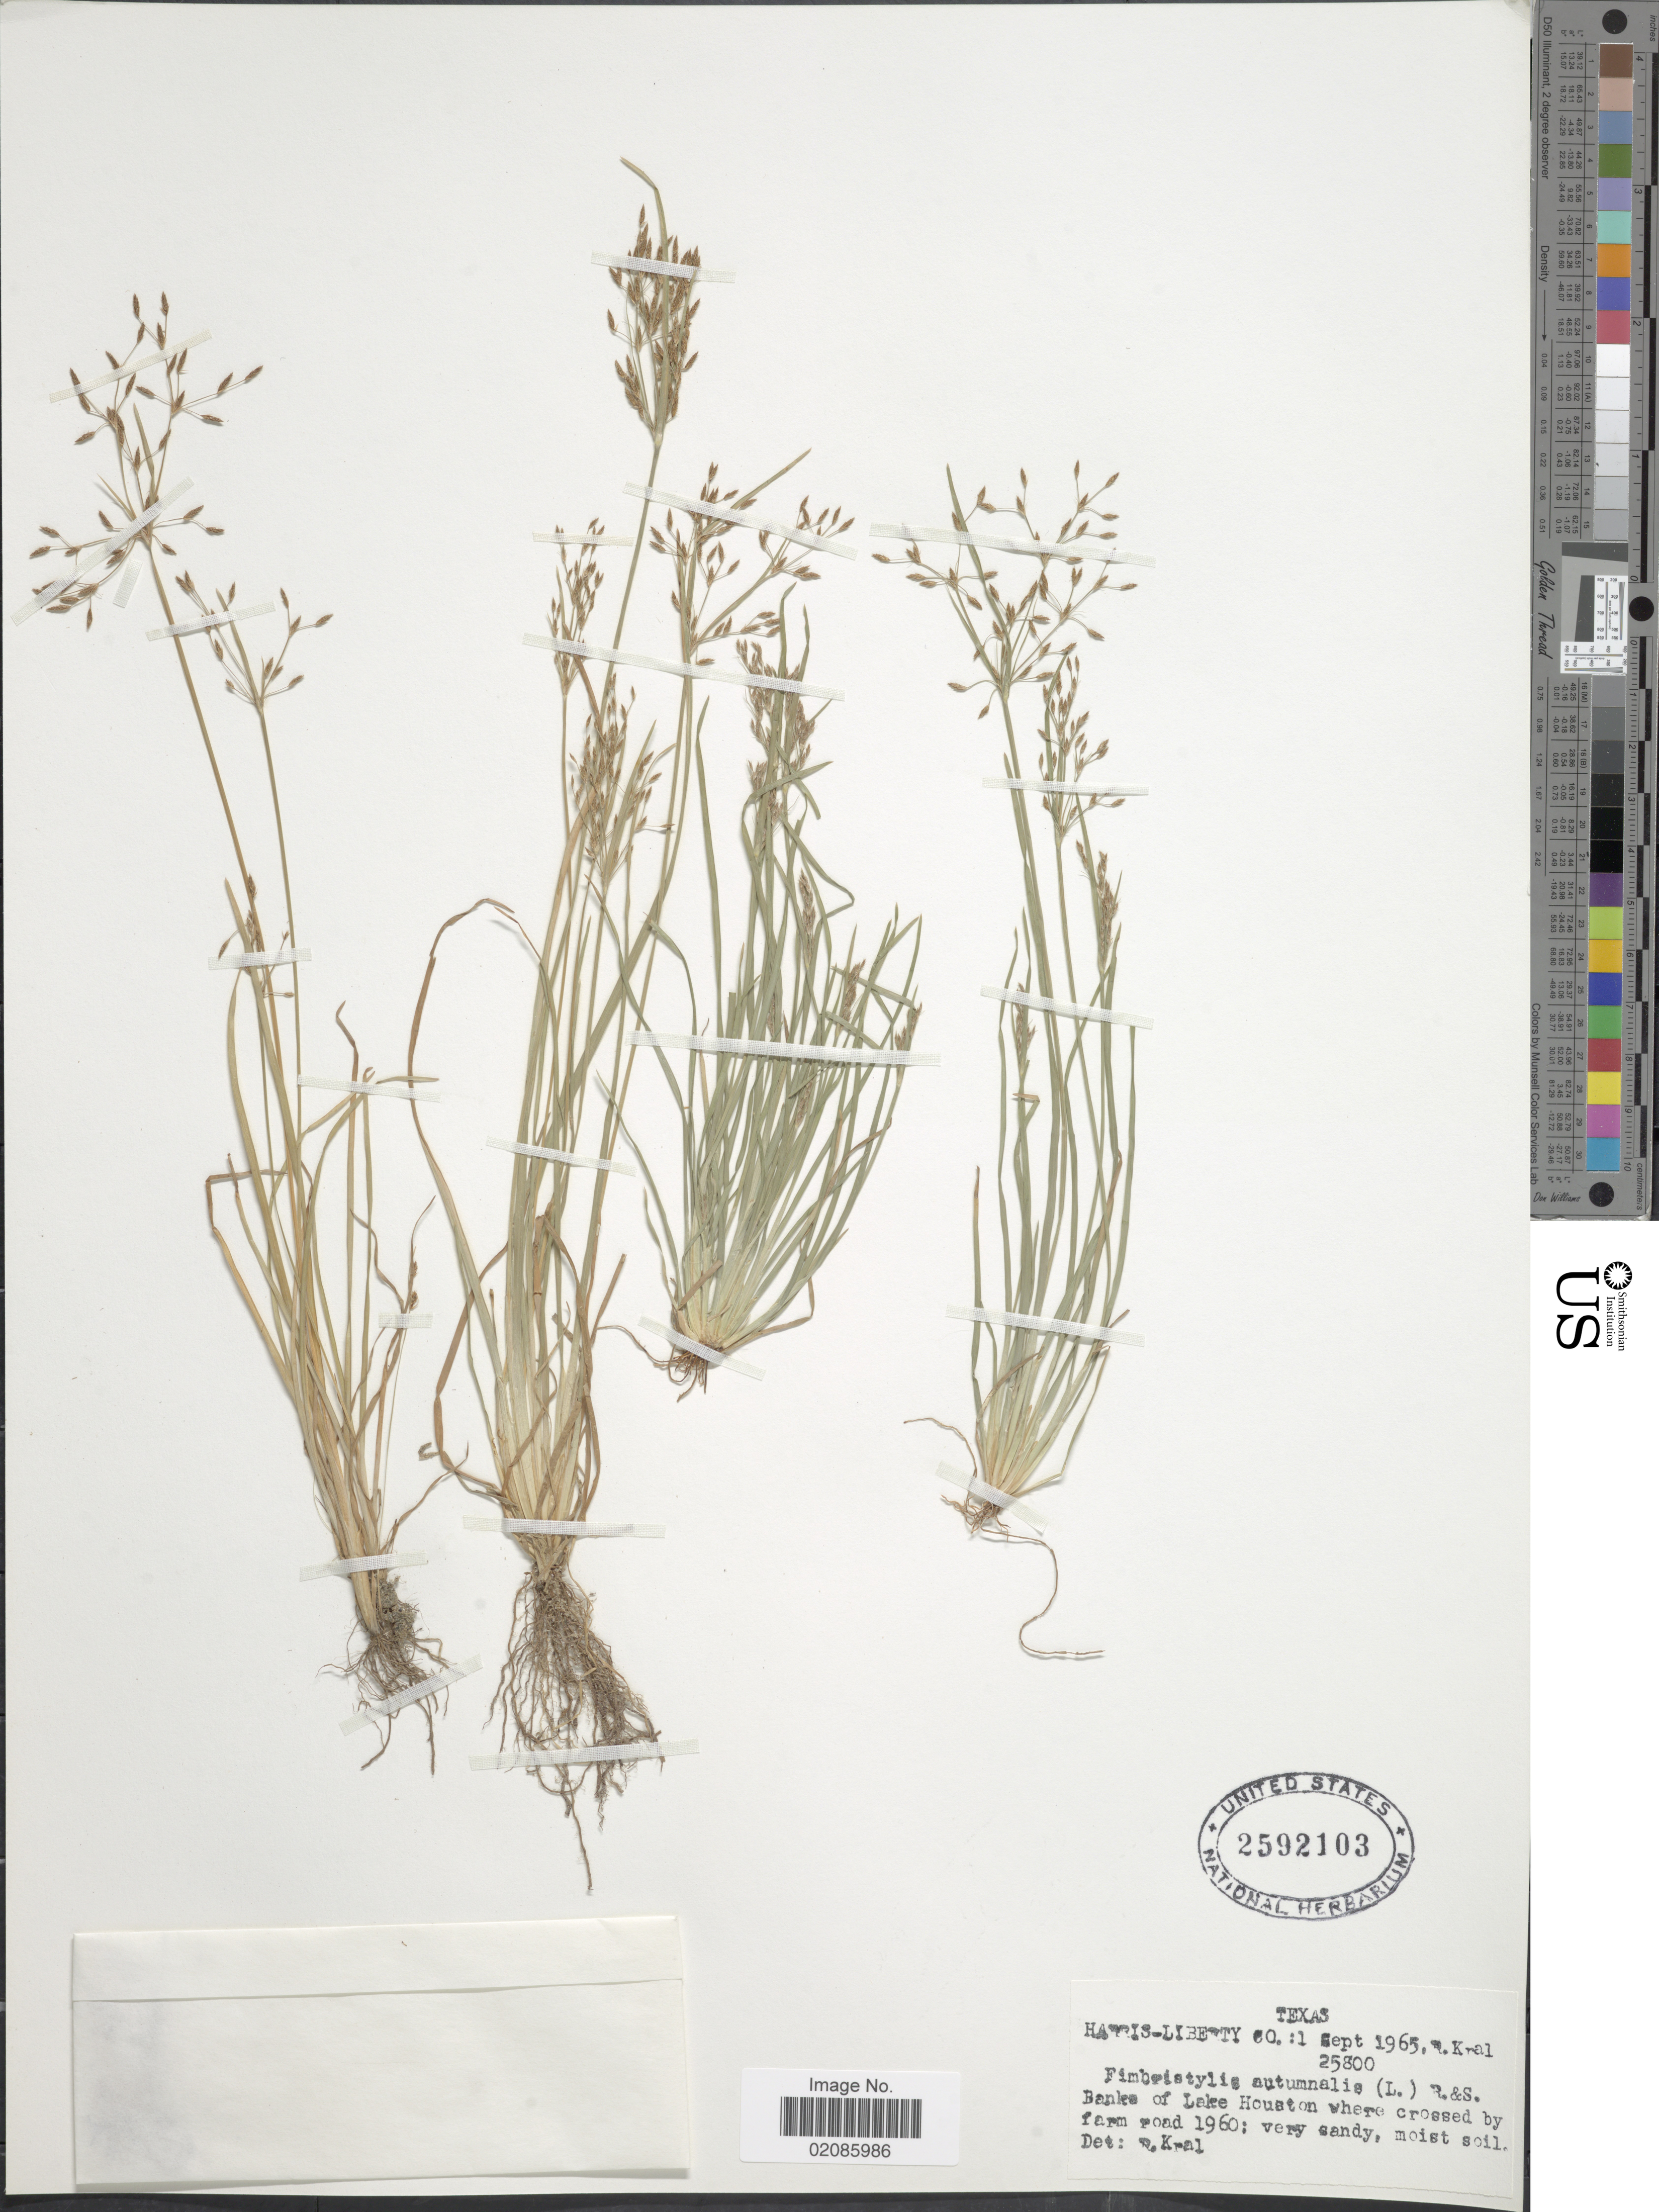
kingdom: Plantae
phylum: Tracheophyta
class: Liliopsida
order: Poales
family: Cyperaceae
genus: Fimbristylis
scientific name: Fimbristylis autumnalis (L.) Roem. & Schult.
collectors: R. Kral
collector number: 25800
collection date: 1965-09-01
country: United States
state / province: Texas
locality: Harris-Liberty Co. Banks of Lake Houston where crossed by farm road 1960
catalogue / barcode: US 2592103